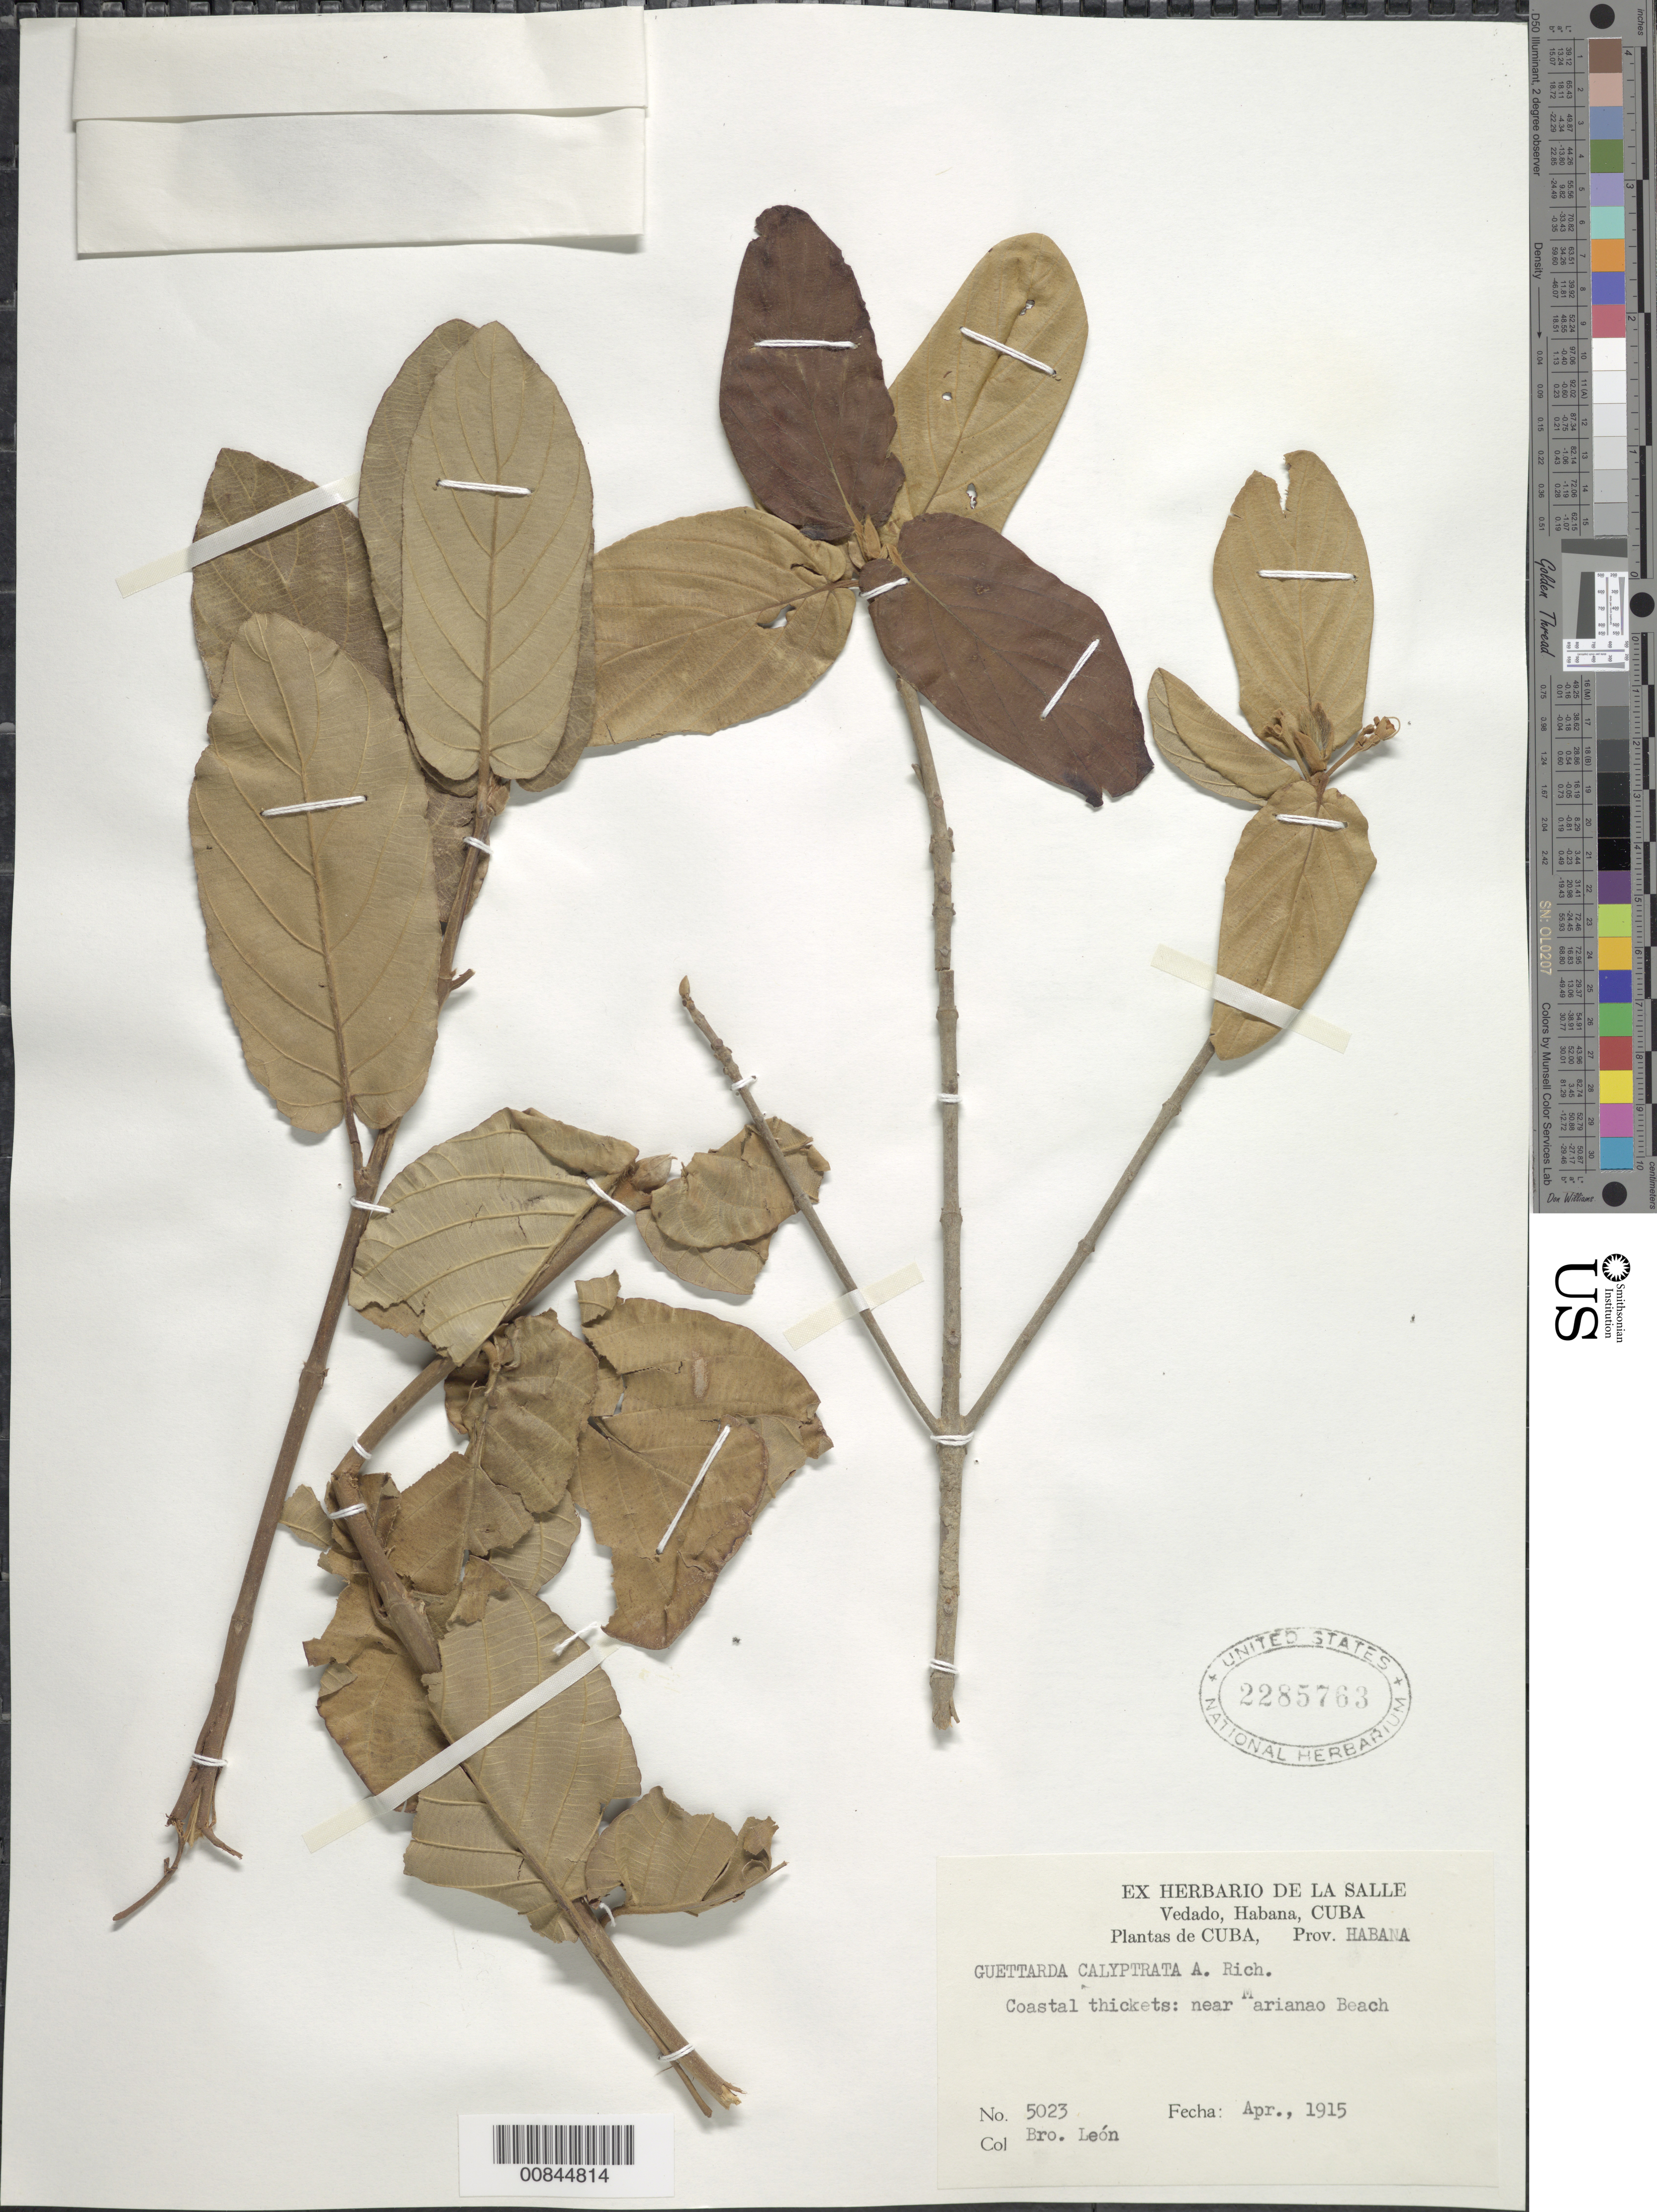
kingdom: Plantae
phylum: Tracheophyta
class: Magnoliopsida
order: Gentianales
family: Rubiaceae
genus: Guettarda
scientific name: Guettarda calyptrata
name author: A. Rich.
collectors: Bro. León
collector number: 5023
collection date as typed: Apr 1915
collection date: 1915-04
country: Cuba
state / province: La Habana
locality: Near Marianao Beach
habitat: Coastal thickets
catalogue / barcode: US 2285763